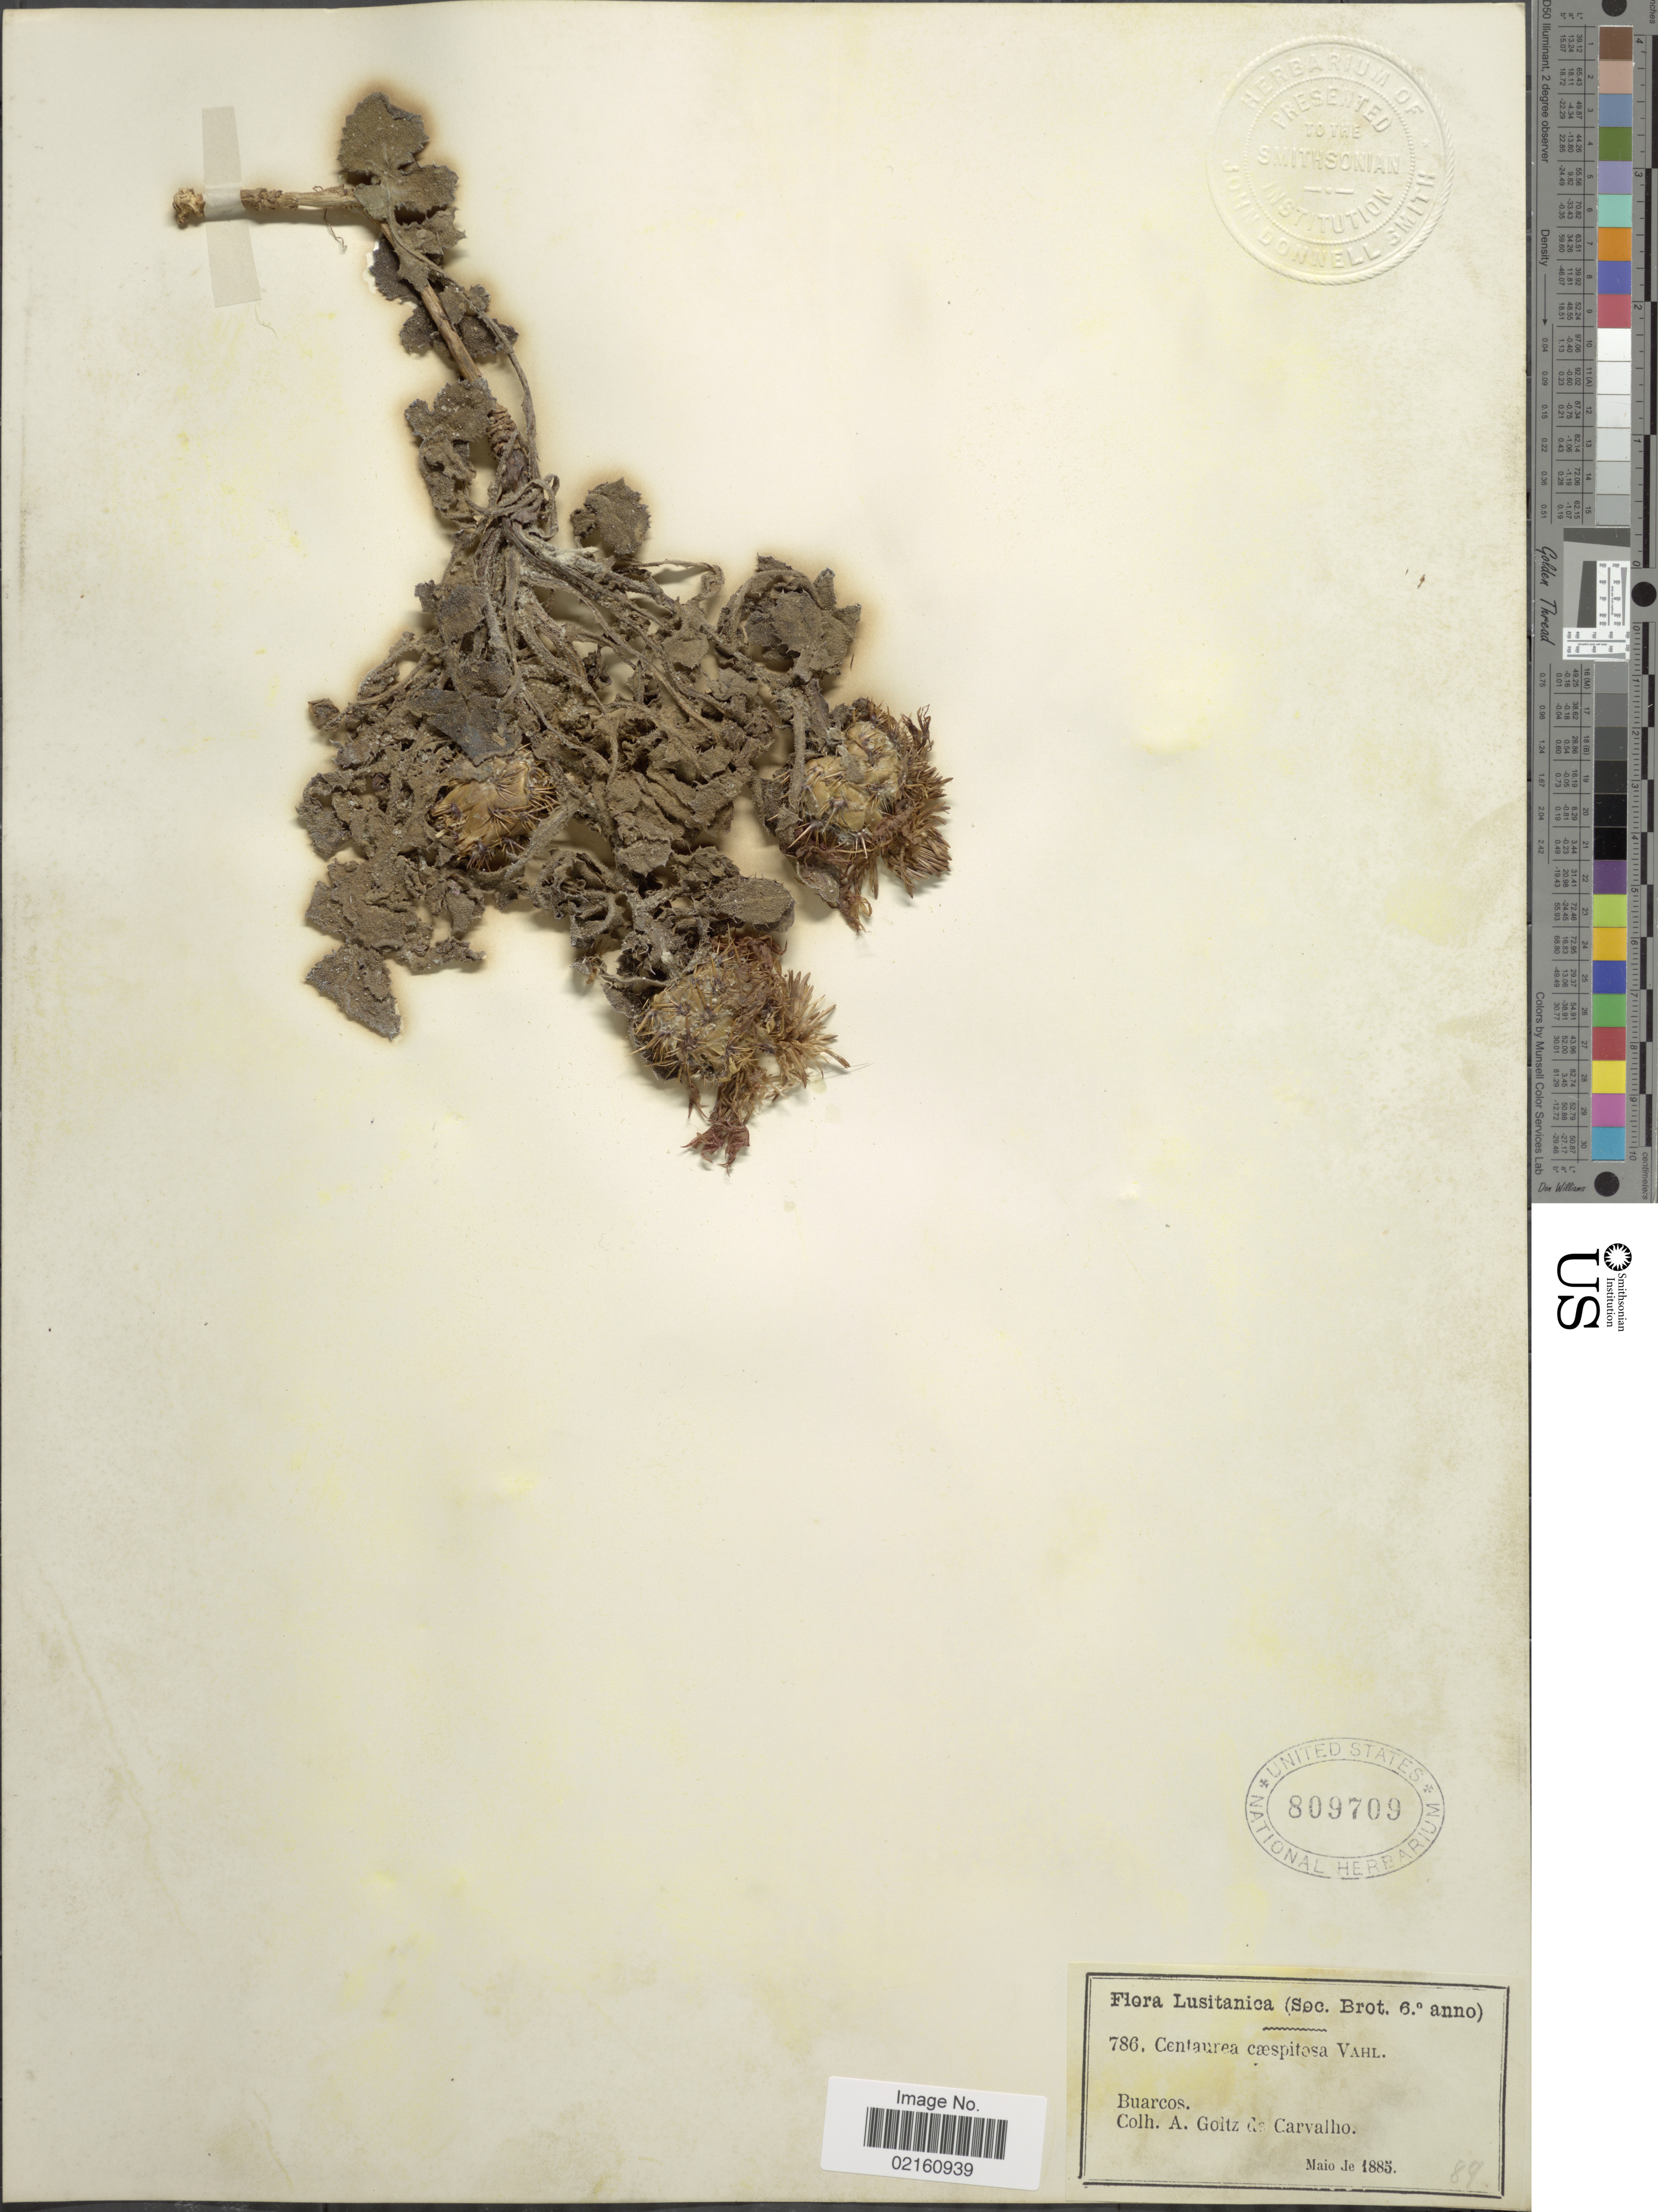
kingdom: Plantae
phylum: Tracheophyta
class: Magnoliopsida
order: Asterales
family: Asteraceae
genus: Centaurea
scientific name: Centaurea sphaerocephala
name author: L.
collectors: A. G. Carvalho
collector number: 786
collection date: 1885-05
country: Portugal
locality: Lusitanica, Buarcos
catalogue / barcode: US 809709